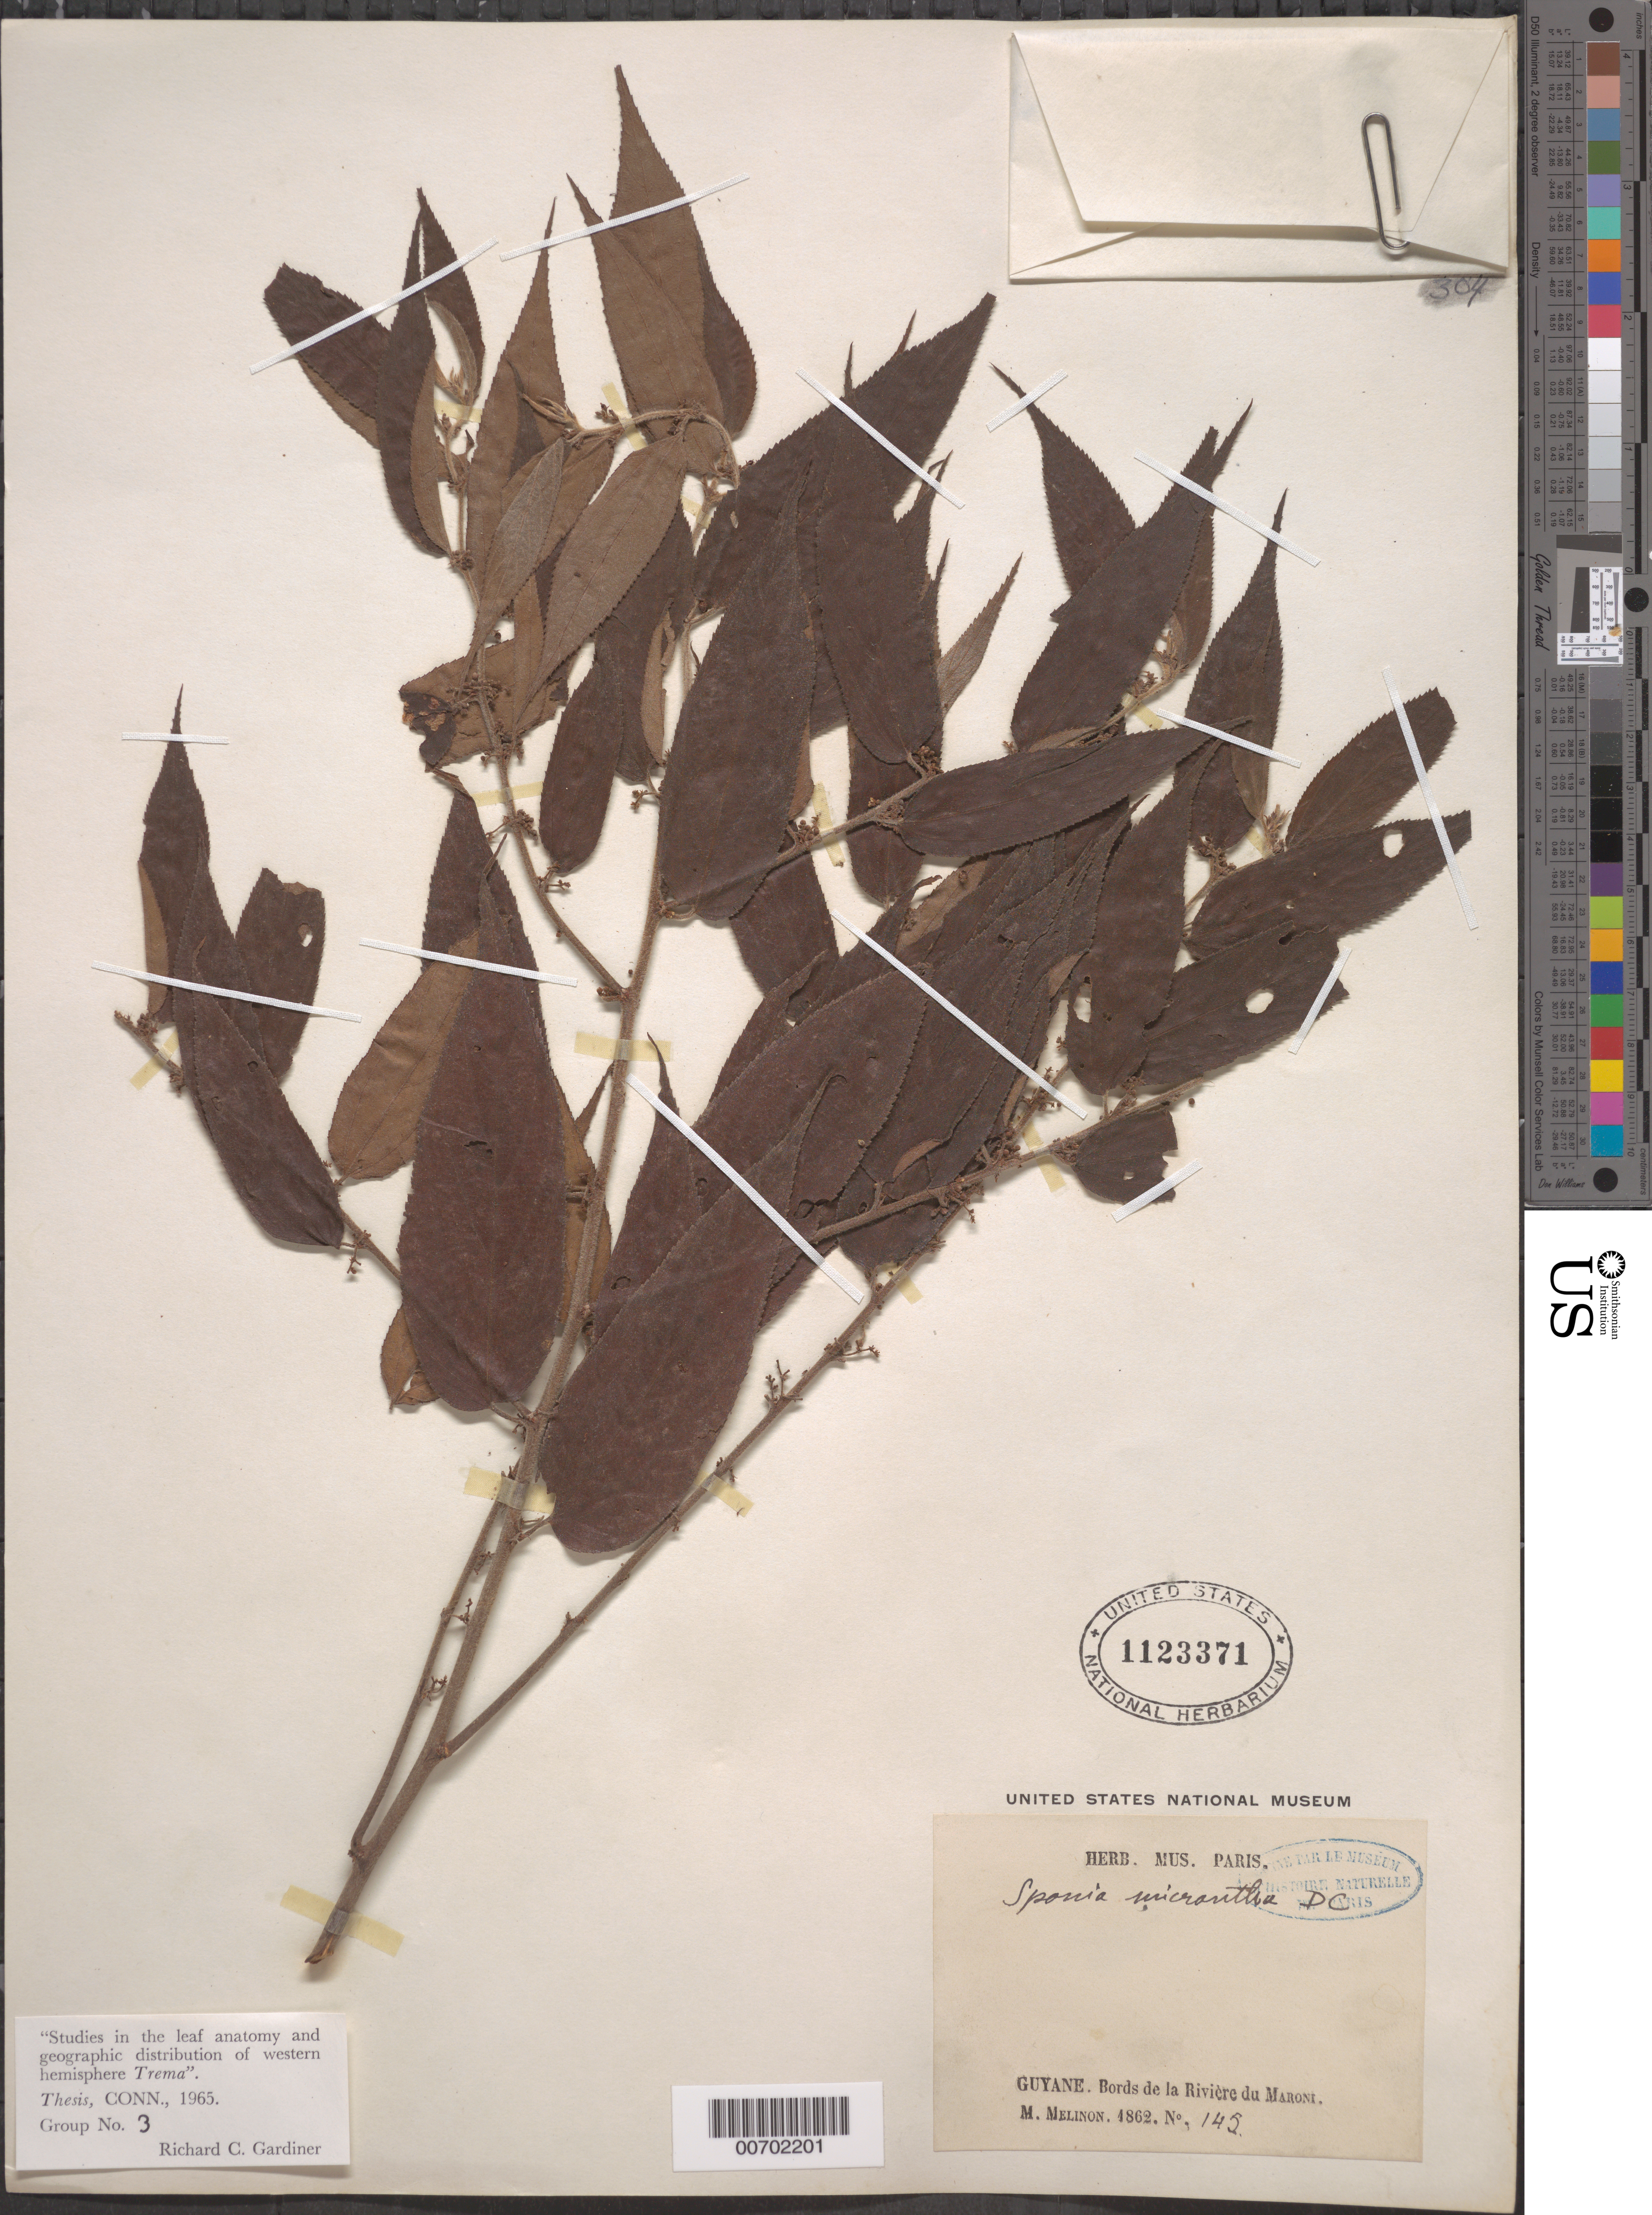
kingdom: Plantae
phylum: Tracheophyta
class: Magnoliopsida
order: Rosales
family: Cannabaceae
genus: Sponia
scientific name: Sponia micrantha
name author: (L.) Decne.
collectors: E. Mélinon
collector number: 145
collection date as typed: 1862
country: French Guiana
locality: Maroni R.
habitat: Bords de la rivière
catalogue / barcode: US 1123371